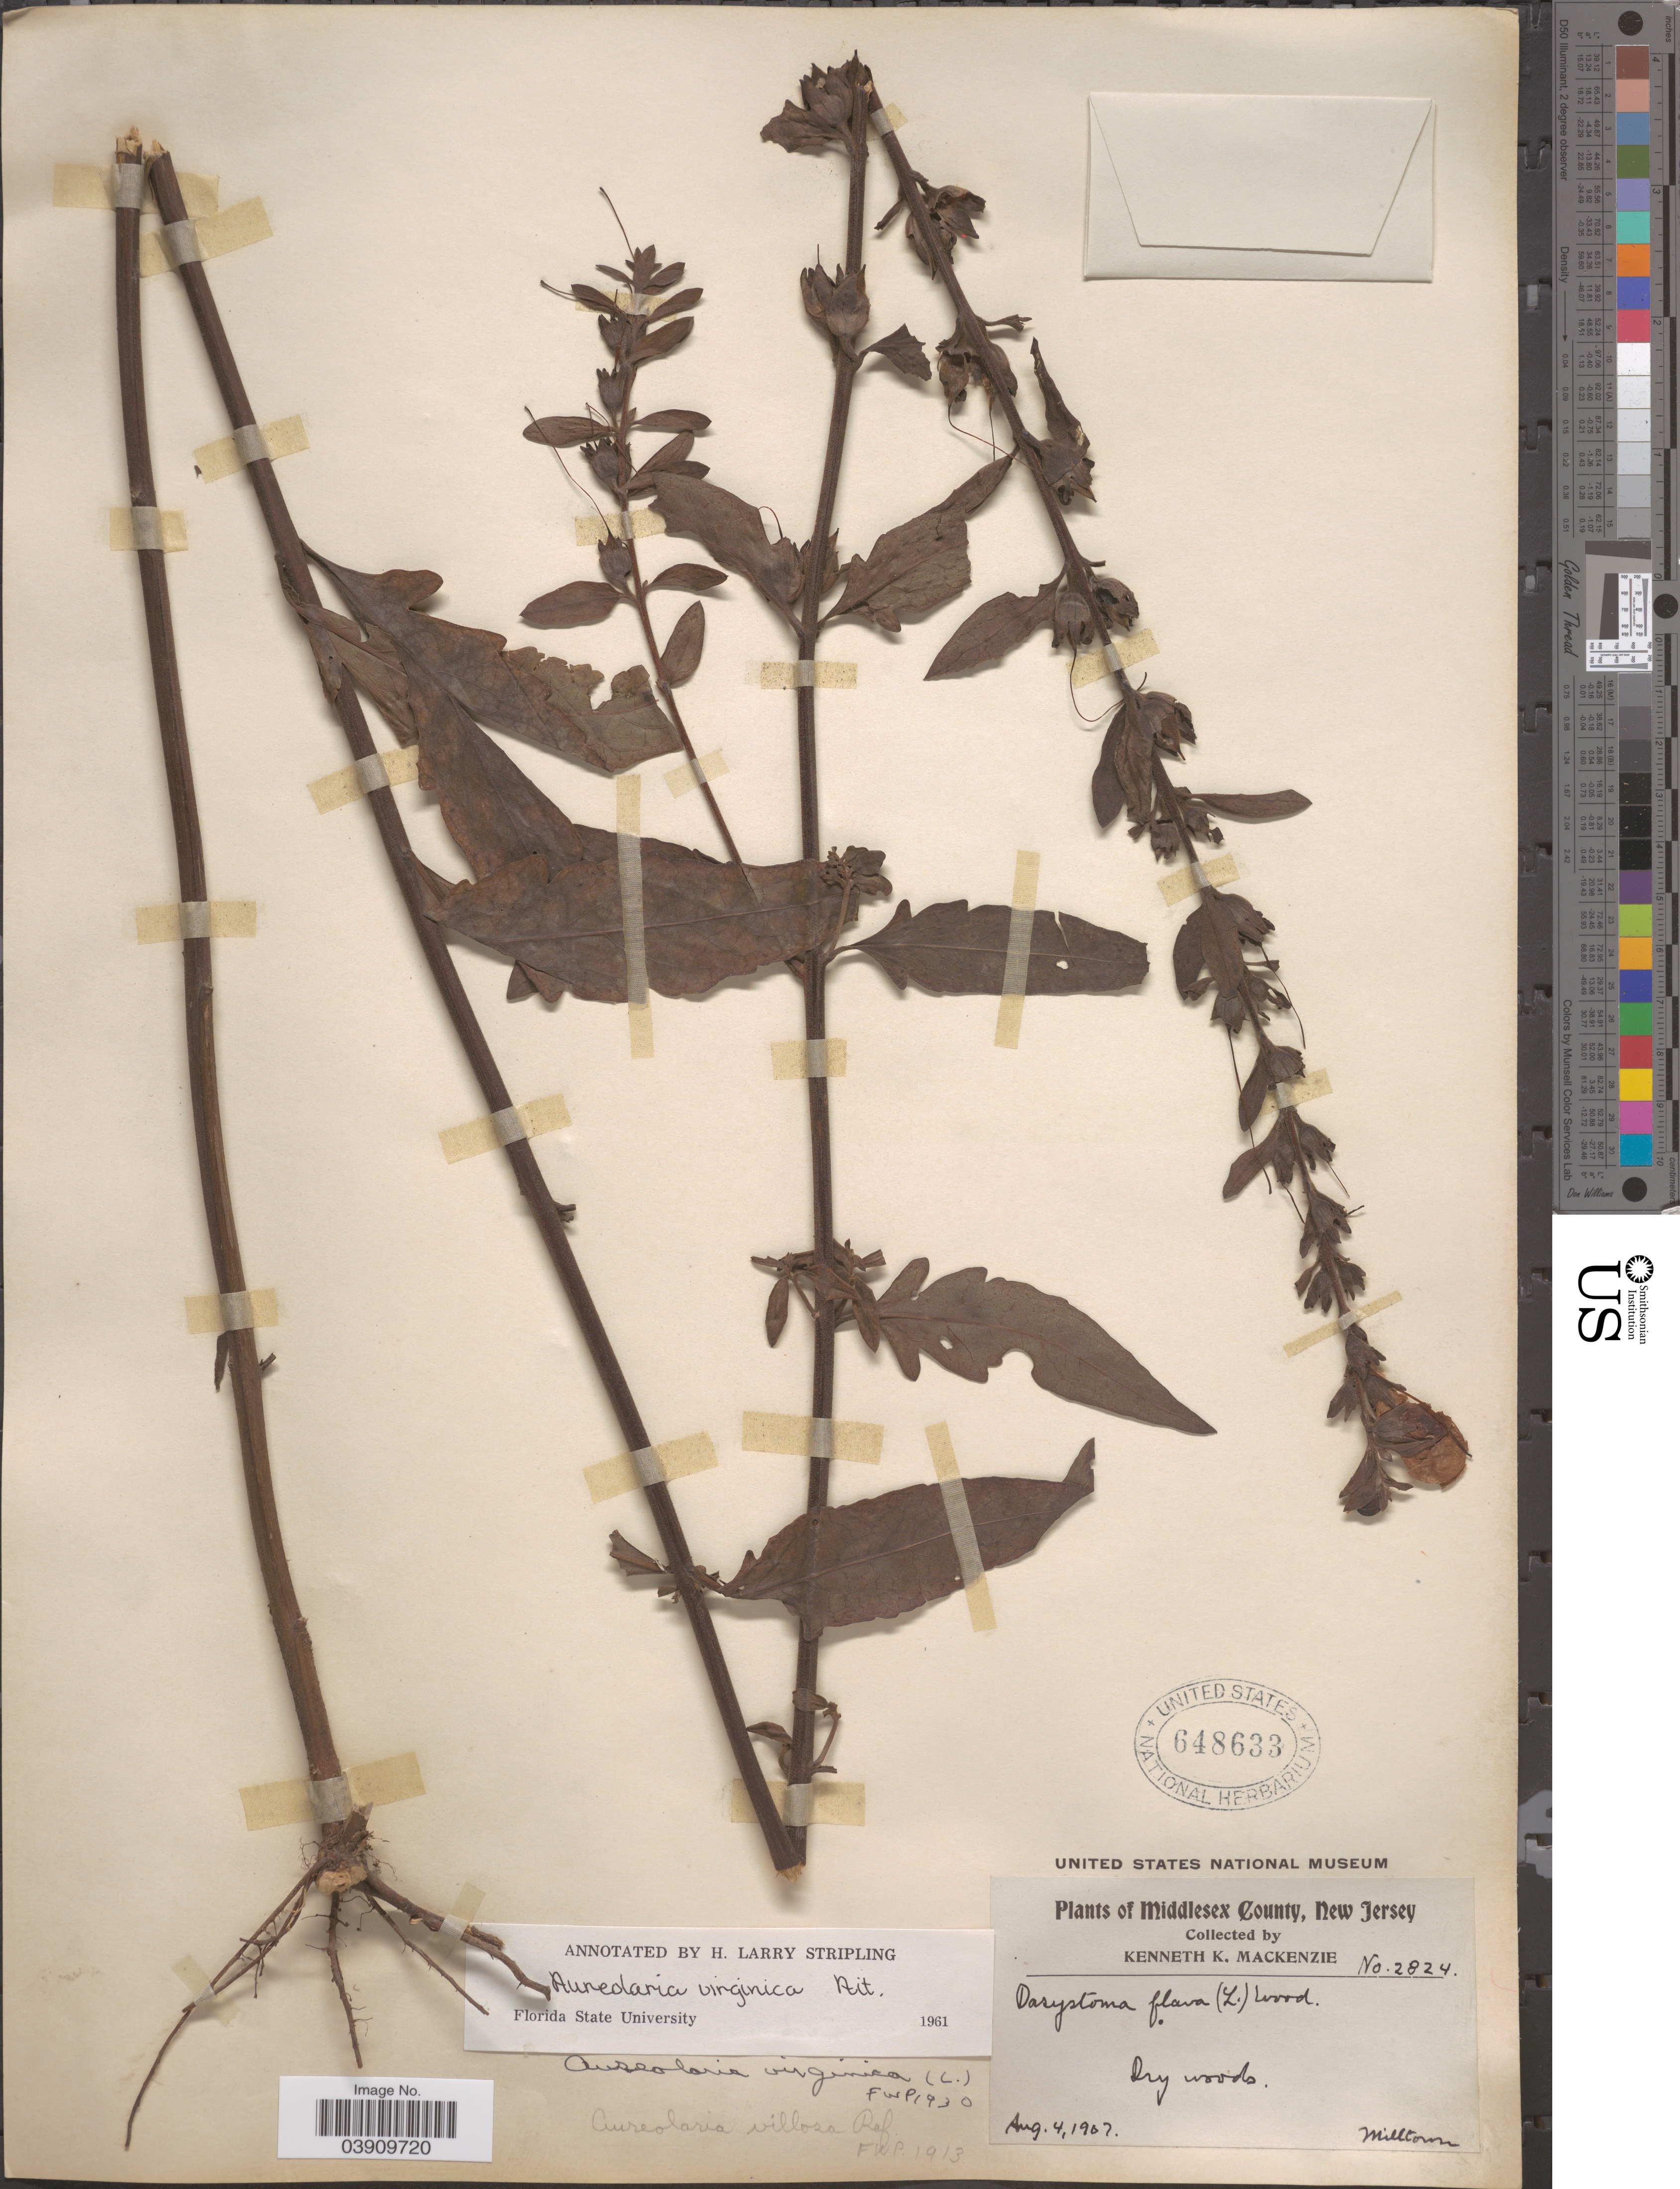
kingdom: Plantae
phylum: Tracheophyta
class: Magnoliopsida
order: Lamiales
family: Orobanchaceae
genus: Aureolaria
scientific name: Aureolaria virginica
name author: (L.) Pennell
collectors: K. K. Mackenzie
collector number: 2824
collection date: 1907-08-04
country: United States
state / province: New Jersey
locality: Middlesex County. Milltown.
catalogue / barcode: US 648633